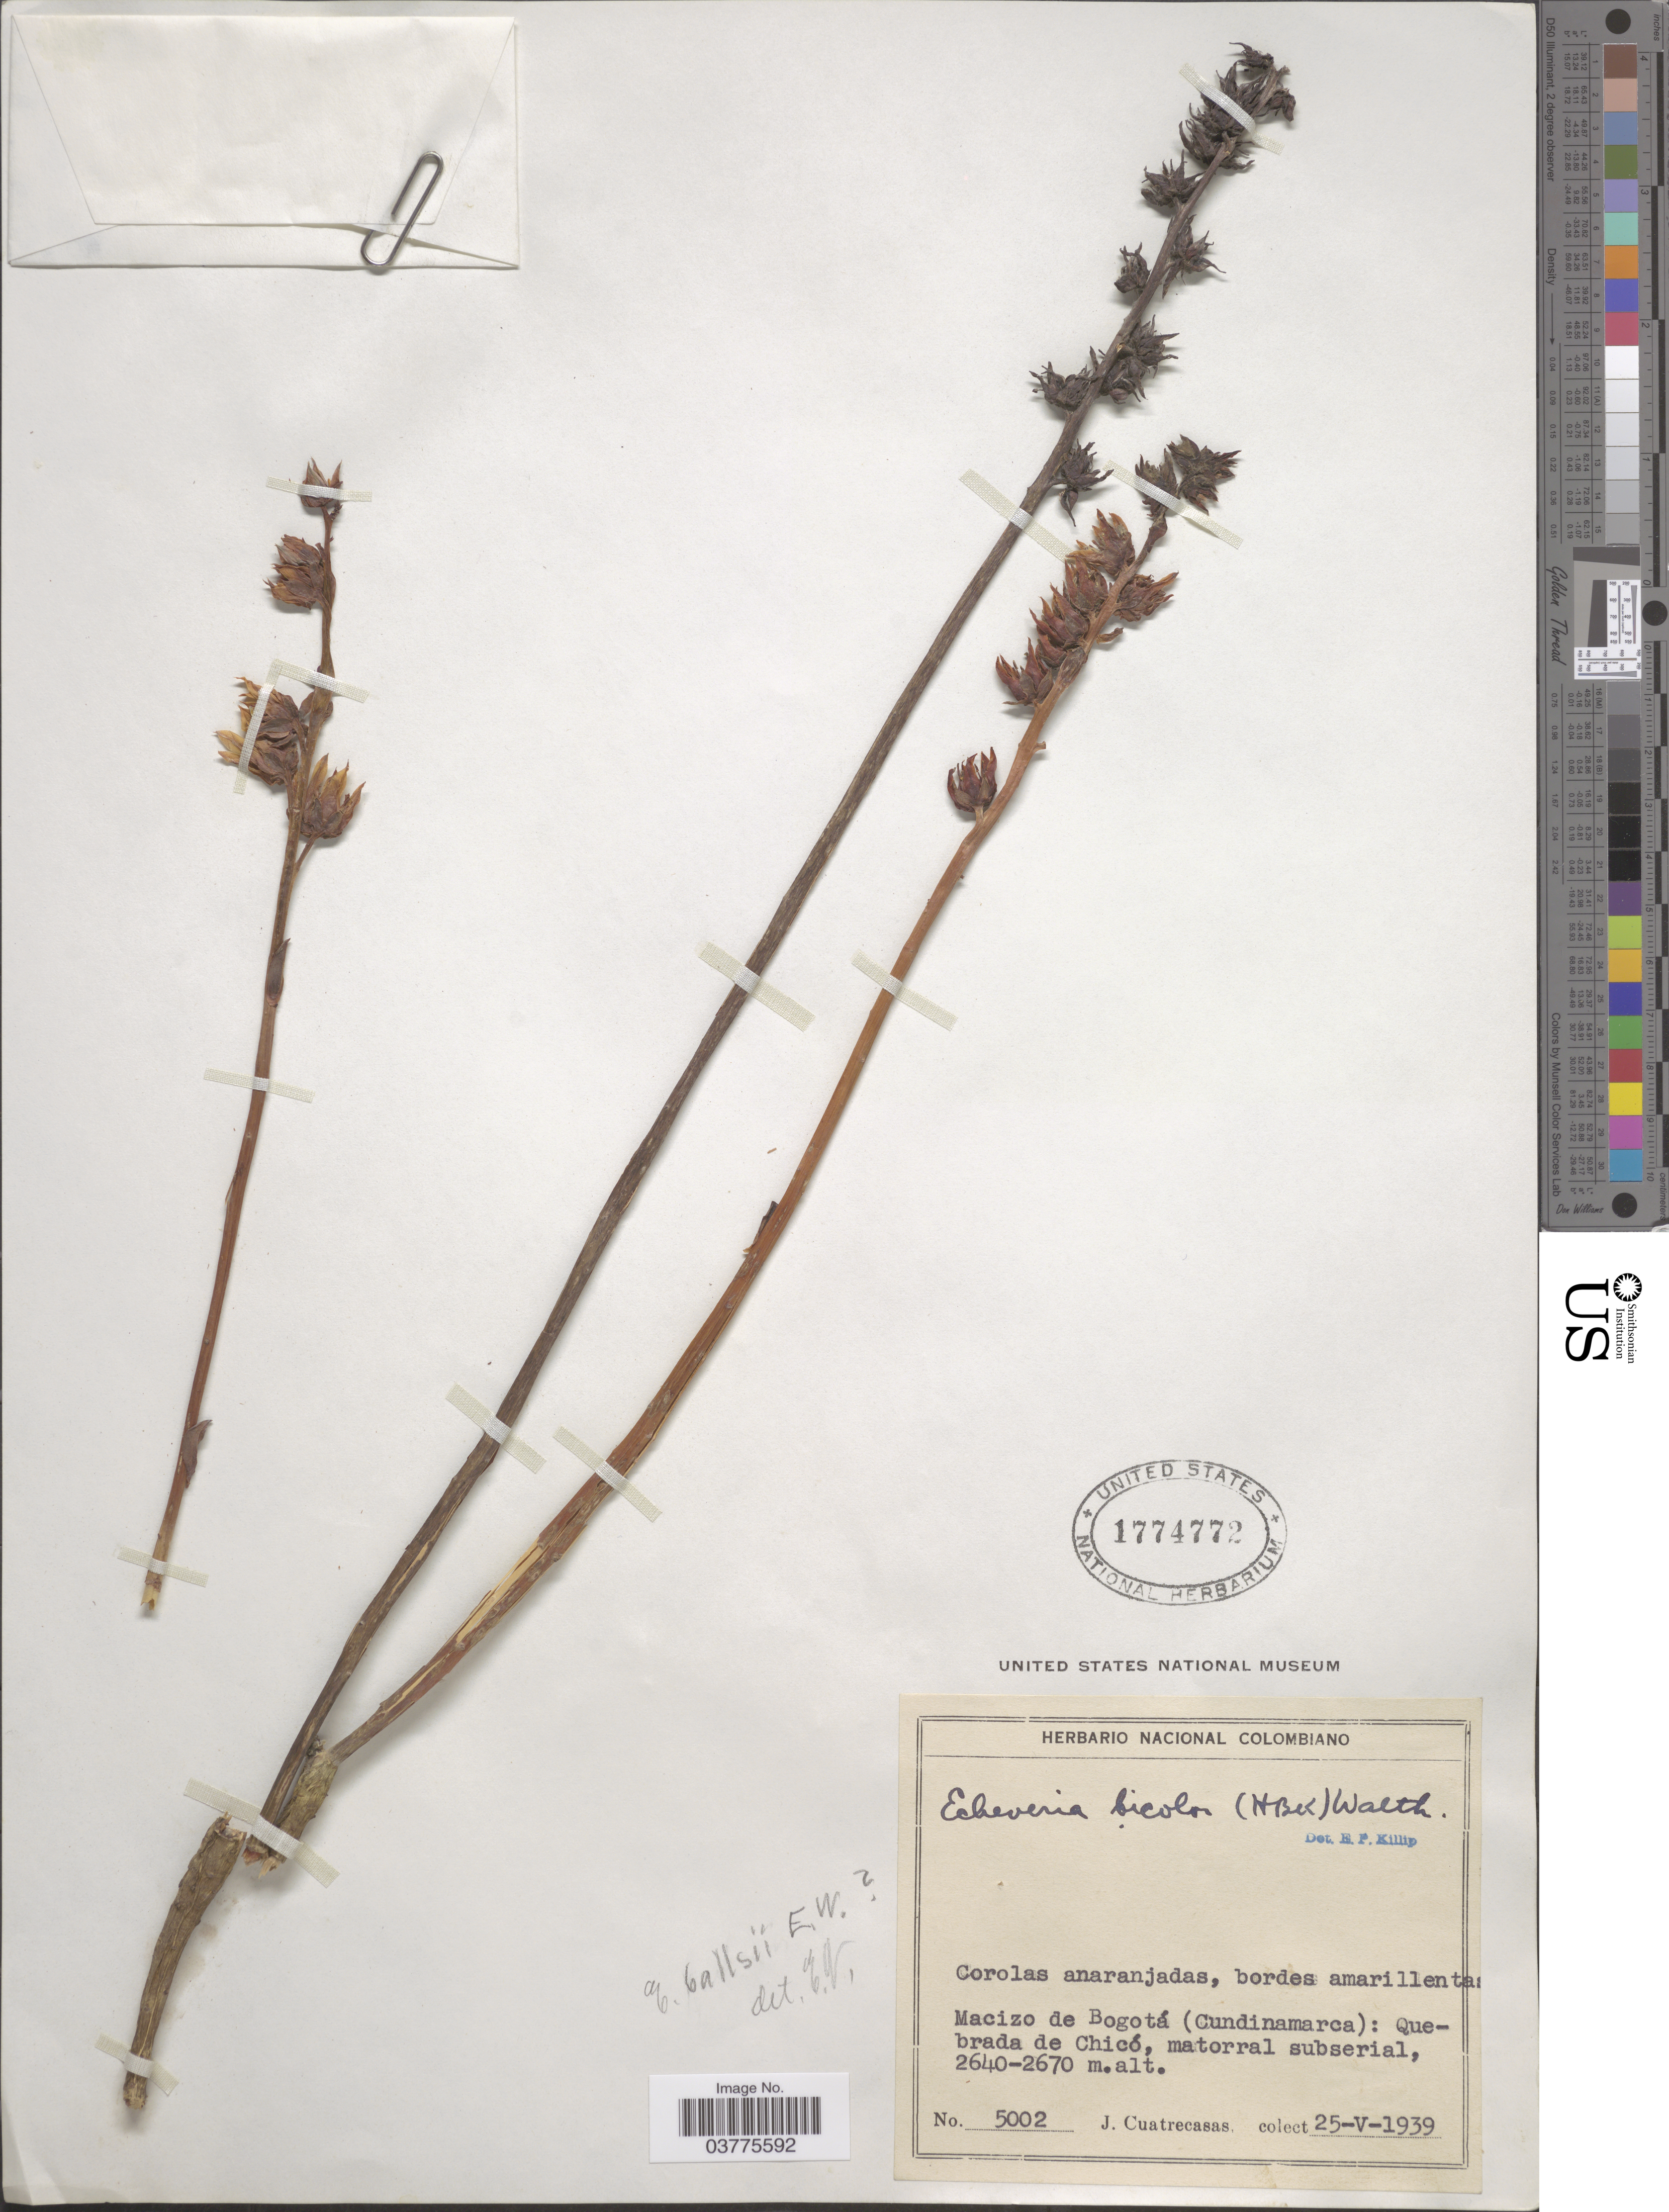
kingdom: Plantae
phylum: Tracheophyta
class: Magnoliopsida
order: Saxifragales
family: Crassulaceae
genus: Echeveria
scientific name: Echeveria ballsii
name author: E. Walther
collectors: J. Cuatrecasas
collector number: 5002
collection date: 1939-05-25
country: Colombia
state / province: Cundinamarca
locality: Macizo de Bogotá: Quebrada de Chicó, matorral subserial.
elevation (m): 2640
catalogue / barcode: US 1774772